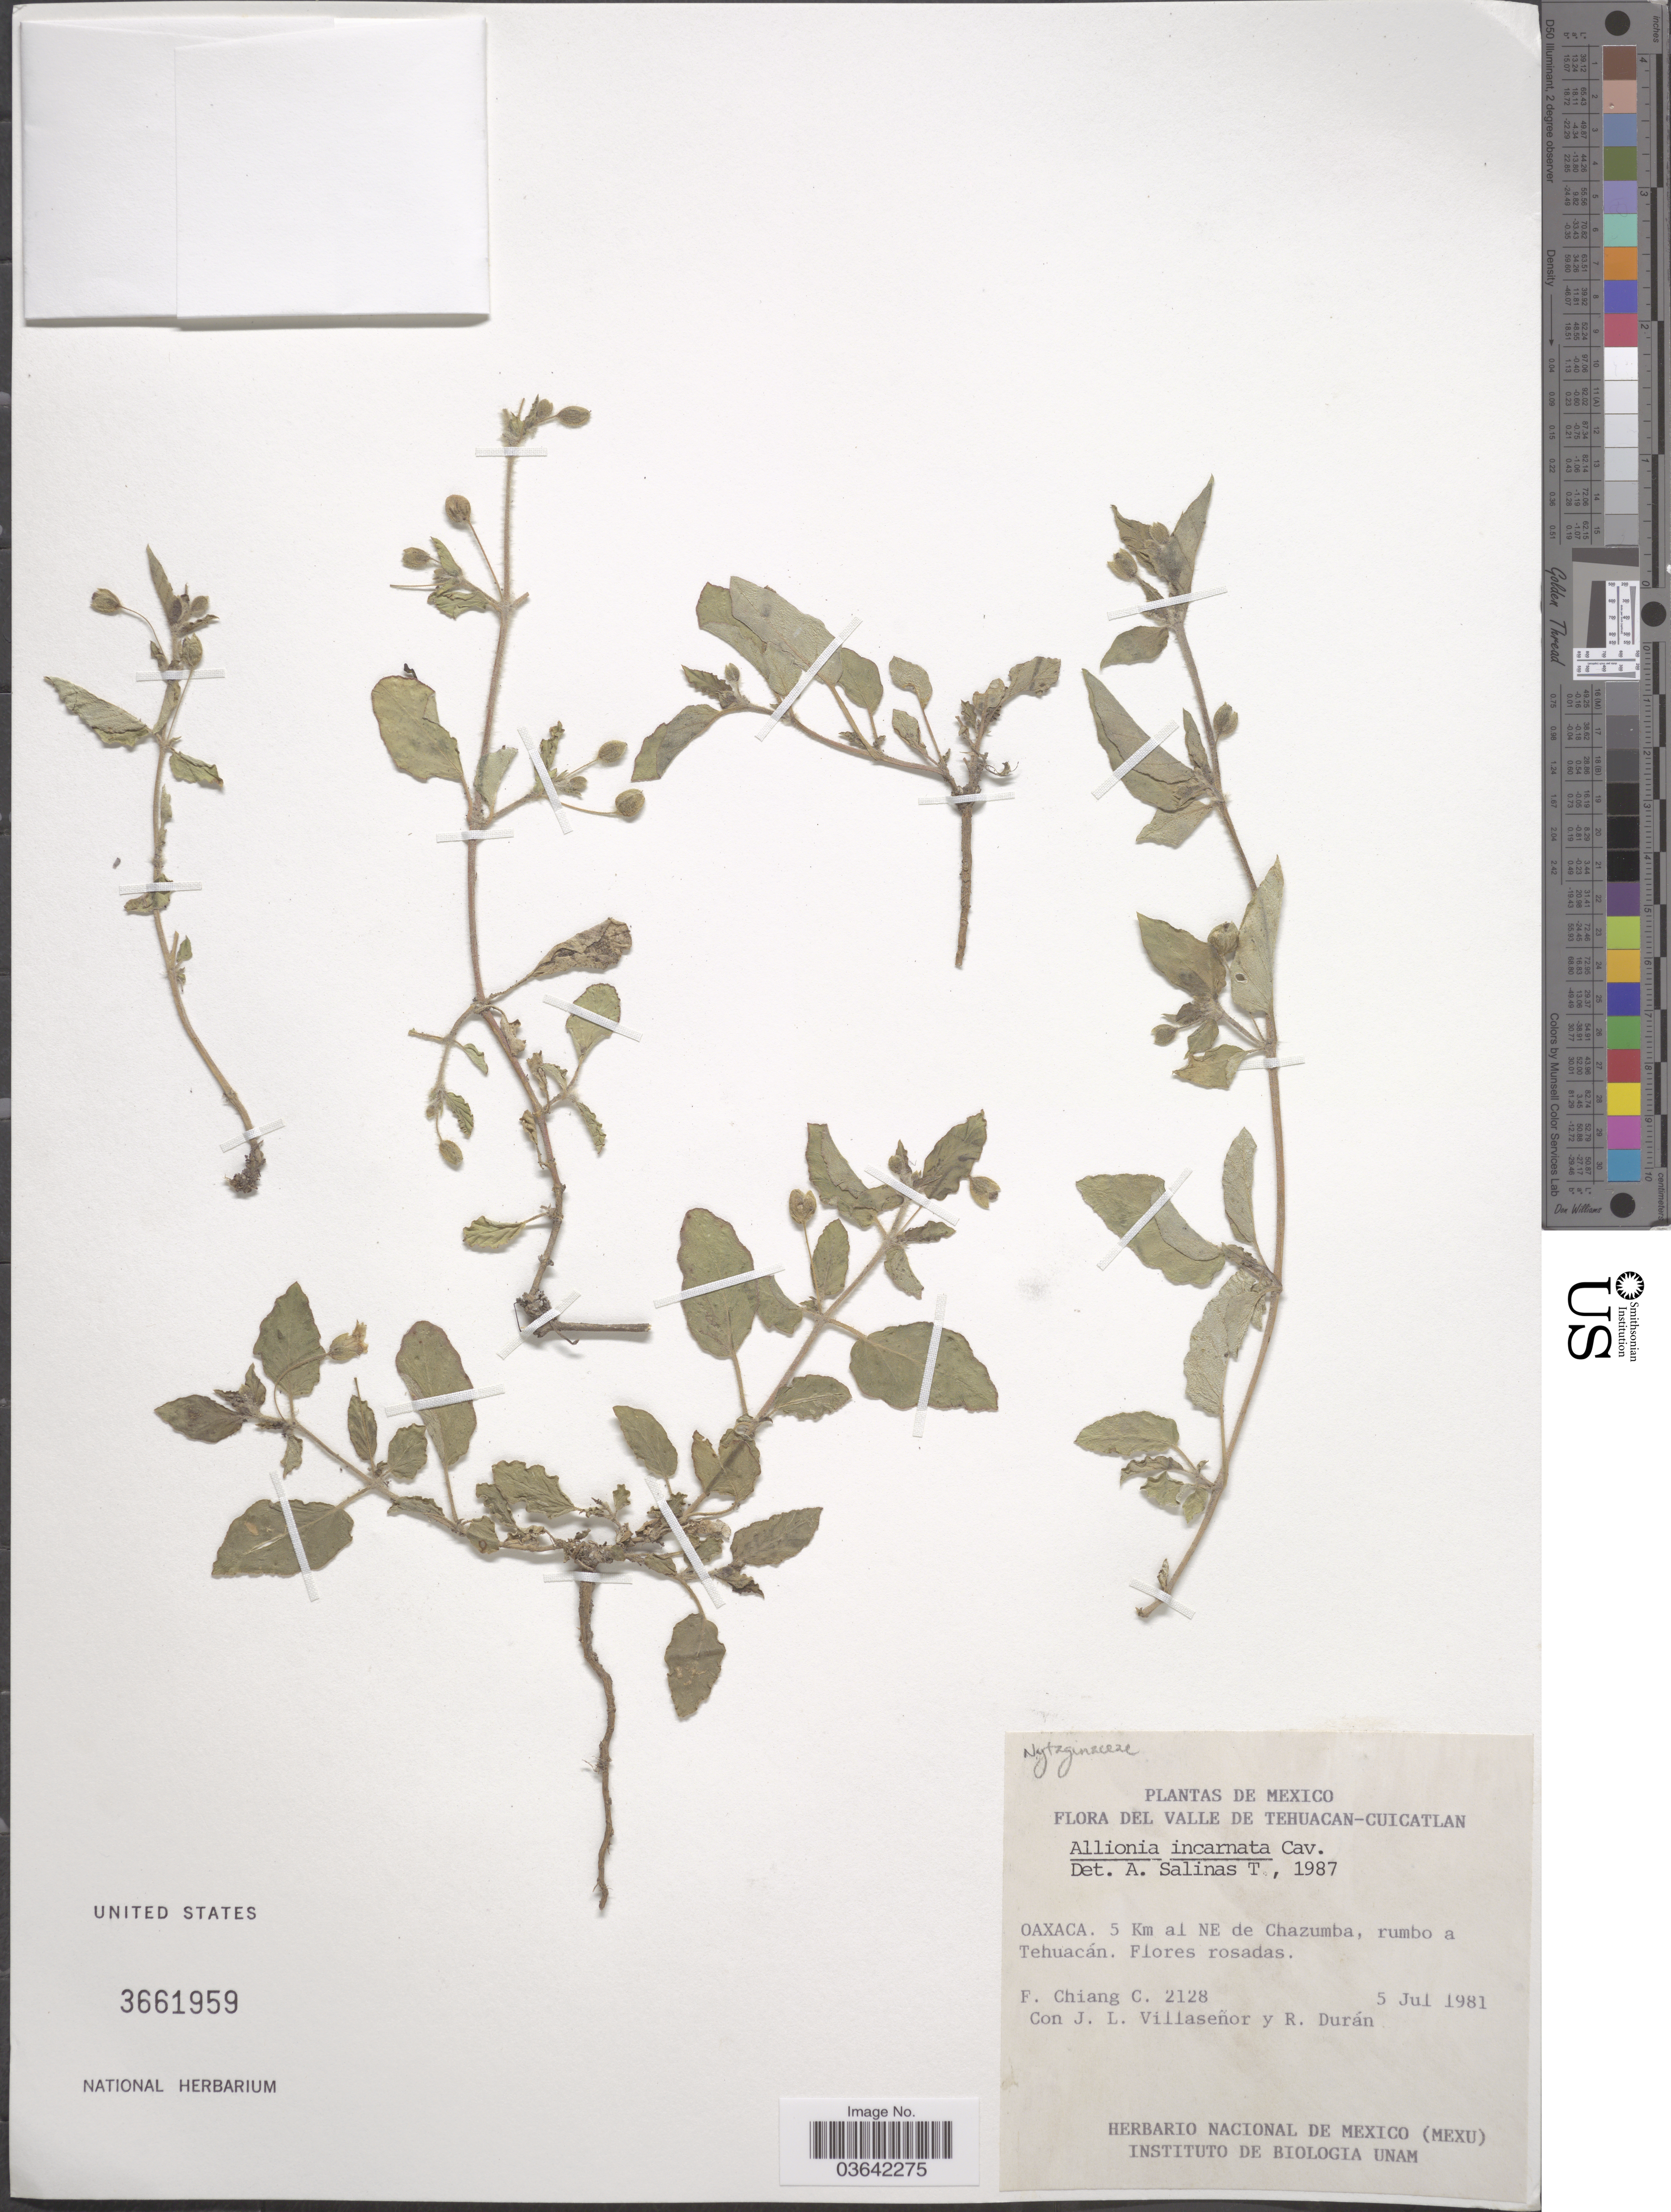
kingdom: Plantae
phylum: Tracheophyta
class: Magnoliopsida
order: Caryophyllales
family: Nyctaginaceae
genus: Allionia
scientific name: Allionia incarnata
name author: L.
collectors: F. Chiang C., J. Villaseñor R. & R. Durán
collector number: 2128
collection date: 1981-07-05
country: Mexico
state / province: Oaxaca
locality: Valle de Tehuacan-Cuicatlan. 5 Km al NE de Chazumba, rumbo a Tehuacán.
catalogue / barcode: US 3661959